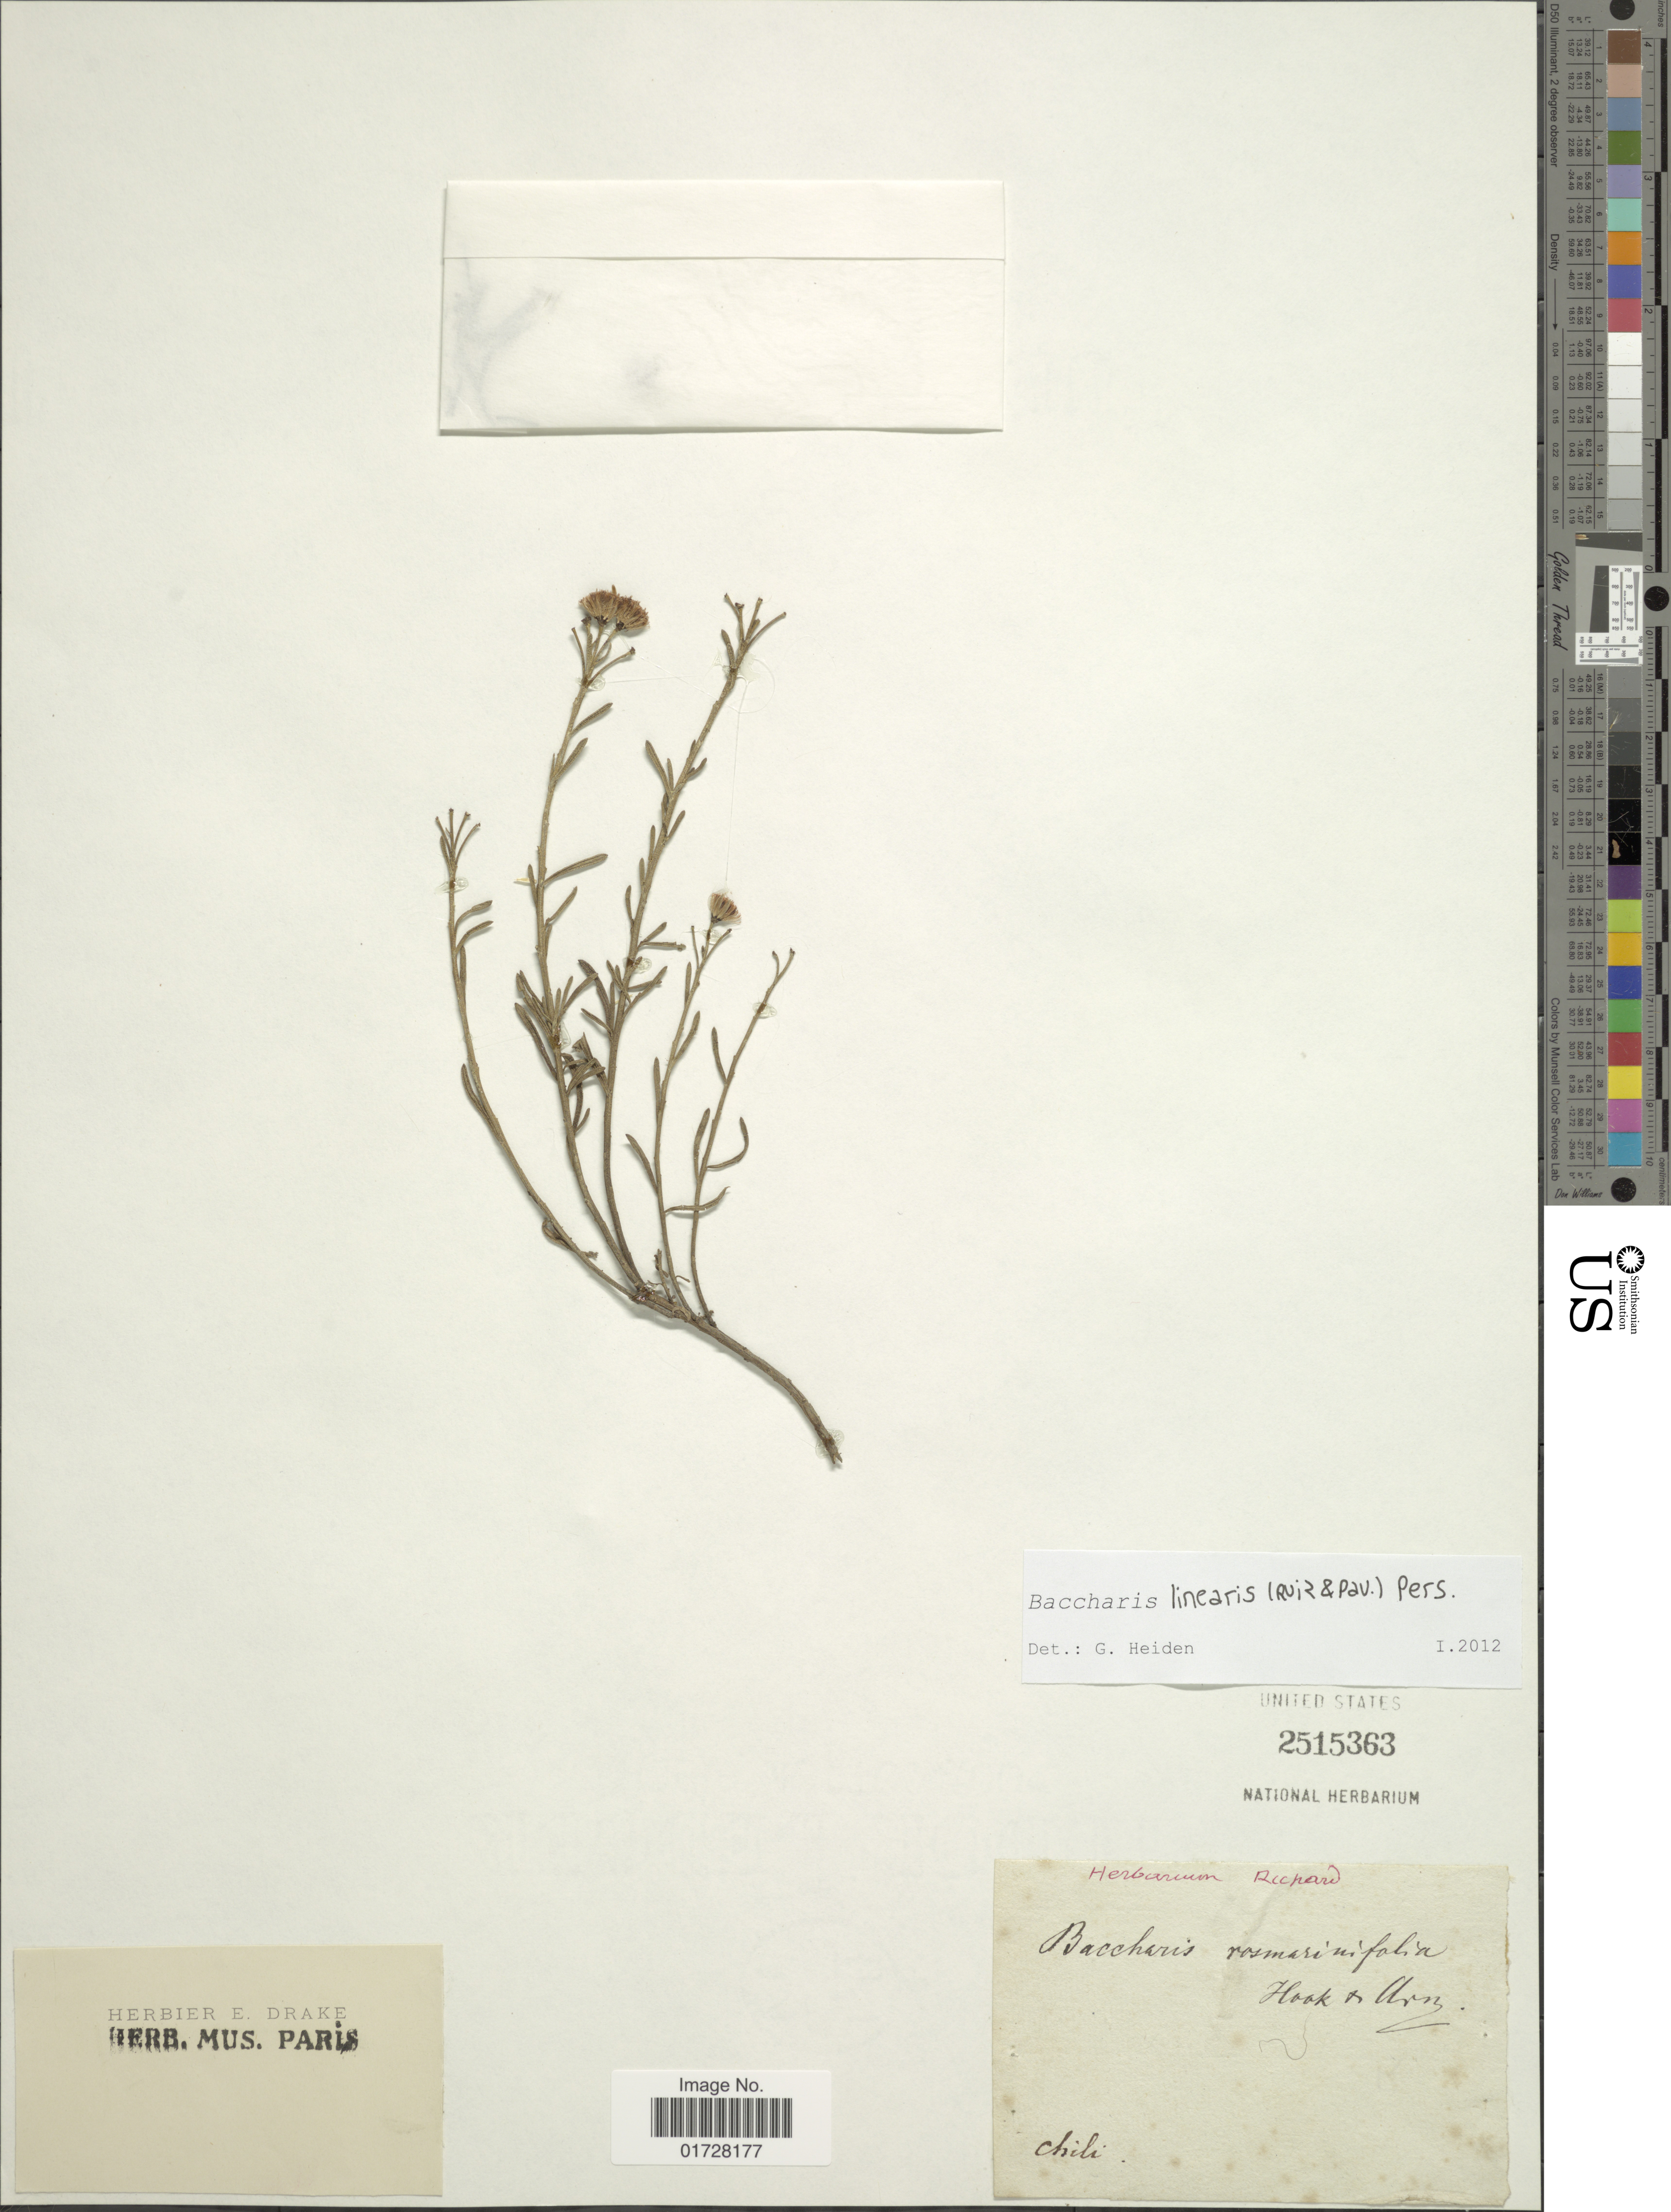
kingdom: Plantae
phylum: Tracheophyta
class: Magnoliopsida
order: Asterales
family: Asteraceae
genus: Baccharis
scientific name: Baccharis linearis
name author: (Ruiz & Pav.) Pers.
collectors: ex herb. Richard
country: Chile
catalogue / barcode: US 2515363